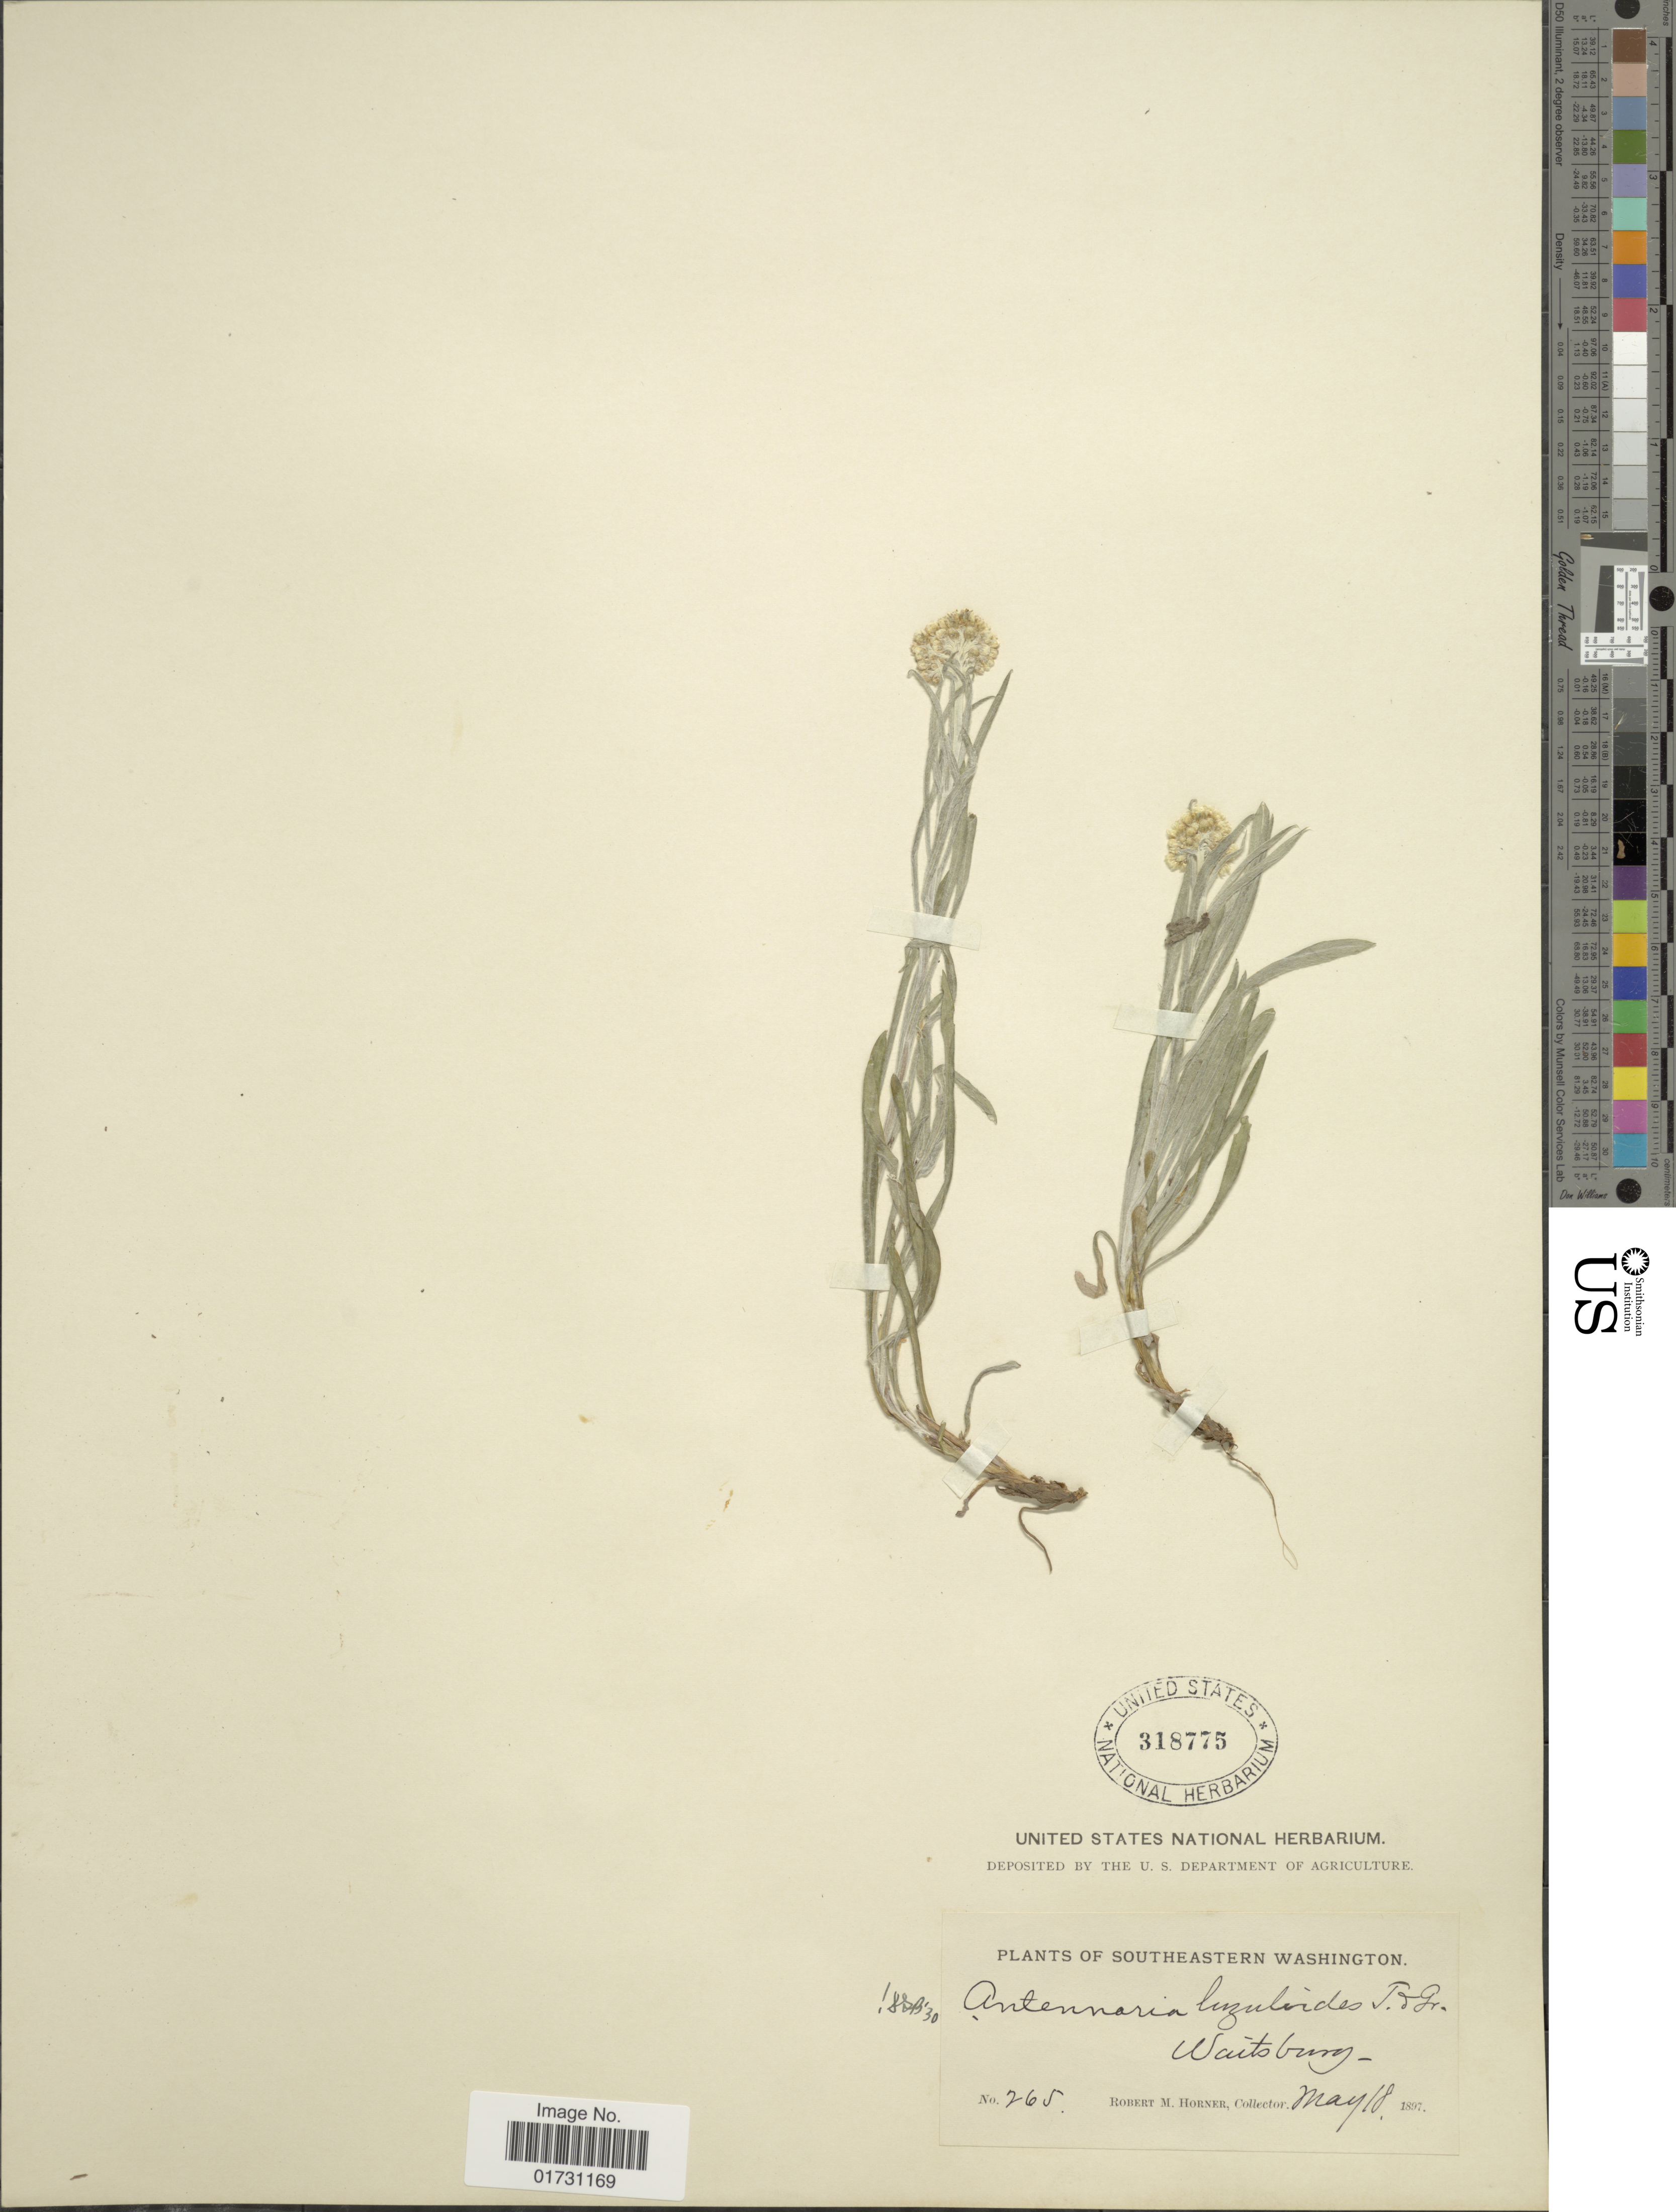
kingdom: Plantae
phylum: Tracheophyta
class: Magnoliopsida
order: Asterales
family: Asteraceae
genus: Antennaria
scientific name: Antennaria luzuloides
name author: Torr. & A. Gray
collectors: R. Horner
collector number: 265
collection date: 1897-05-18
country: United States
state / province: Washington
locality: Southeastern Washington, Waitsbury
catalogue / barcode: US 318775